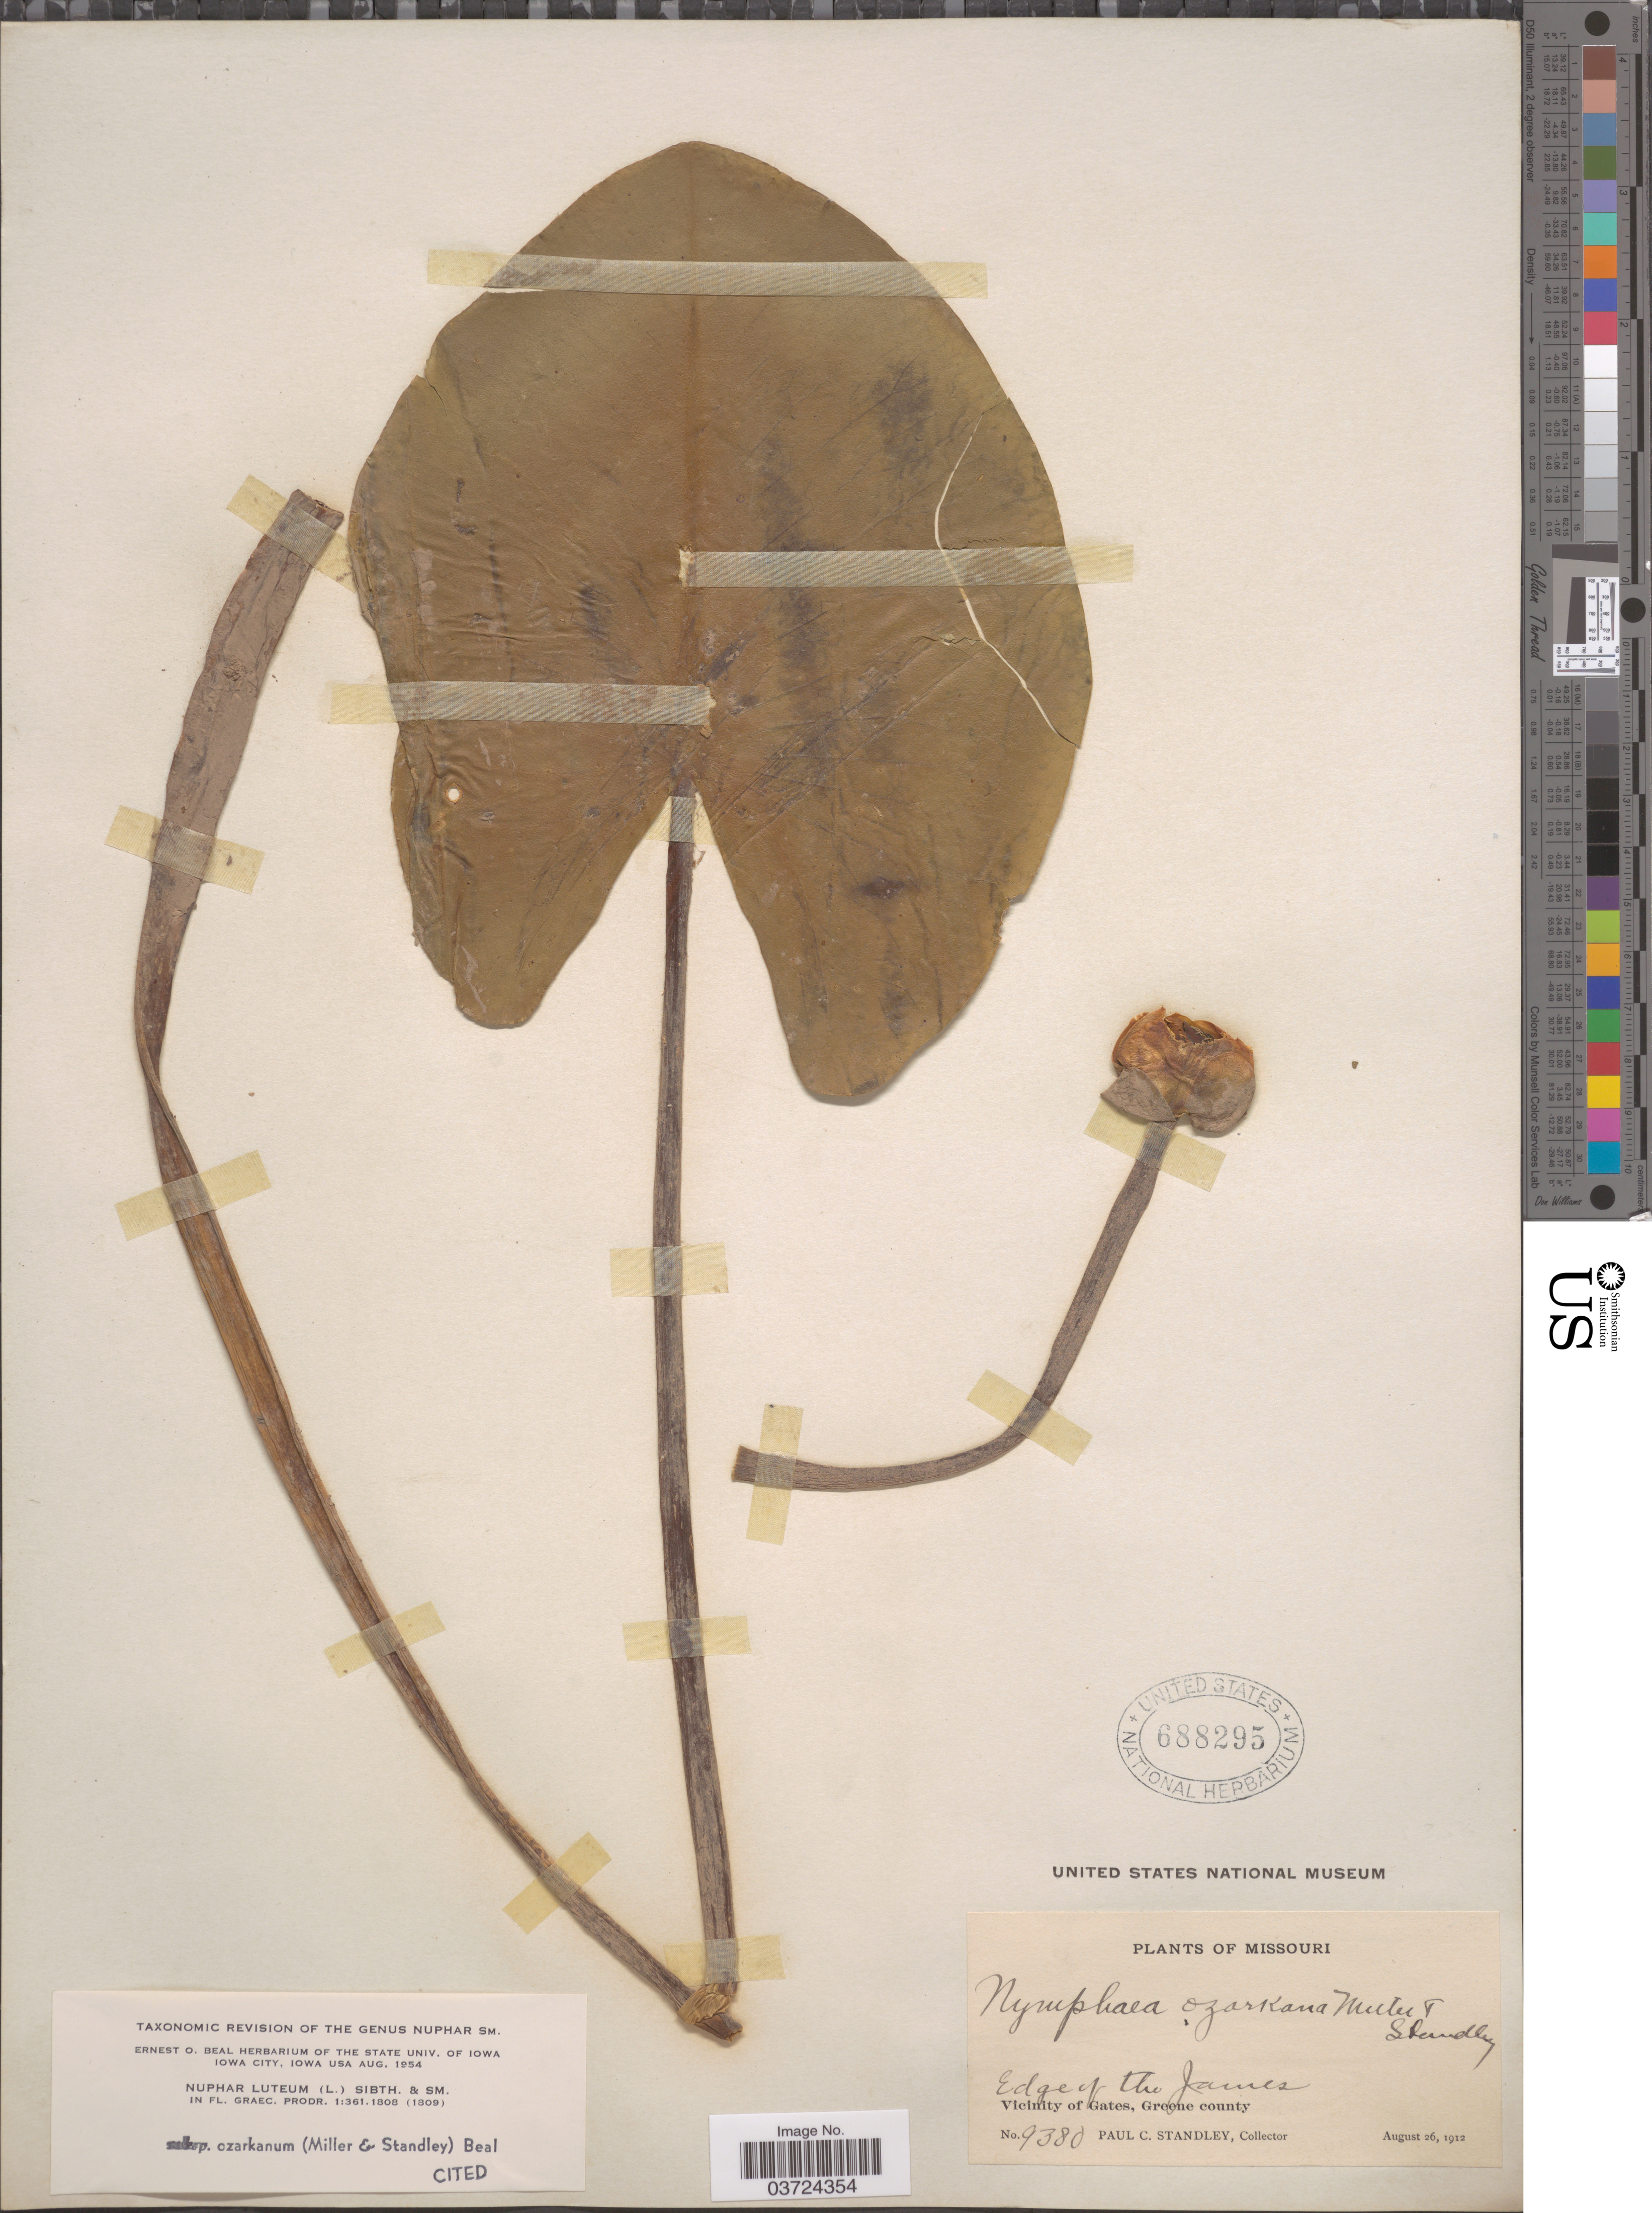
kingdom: Plantae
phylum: Tracheophyta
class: Magnoliopsida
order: Nymphaeales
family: Nymphaeaceae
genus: Nuphar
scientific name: Nuphar lutea subsp. ozarkana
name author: (G.S. Mill. & Standl.) E.O. Beal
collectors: P. C. Standley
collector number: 9380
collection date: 1912-08-26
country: United States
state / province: Missouri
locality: Edge of the James. Vicinity of Gates, Greene county.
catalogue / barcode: US 688295